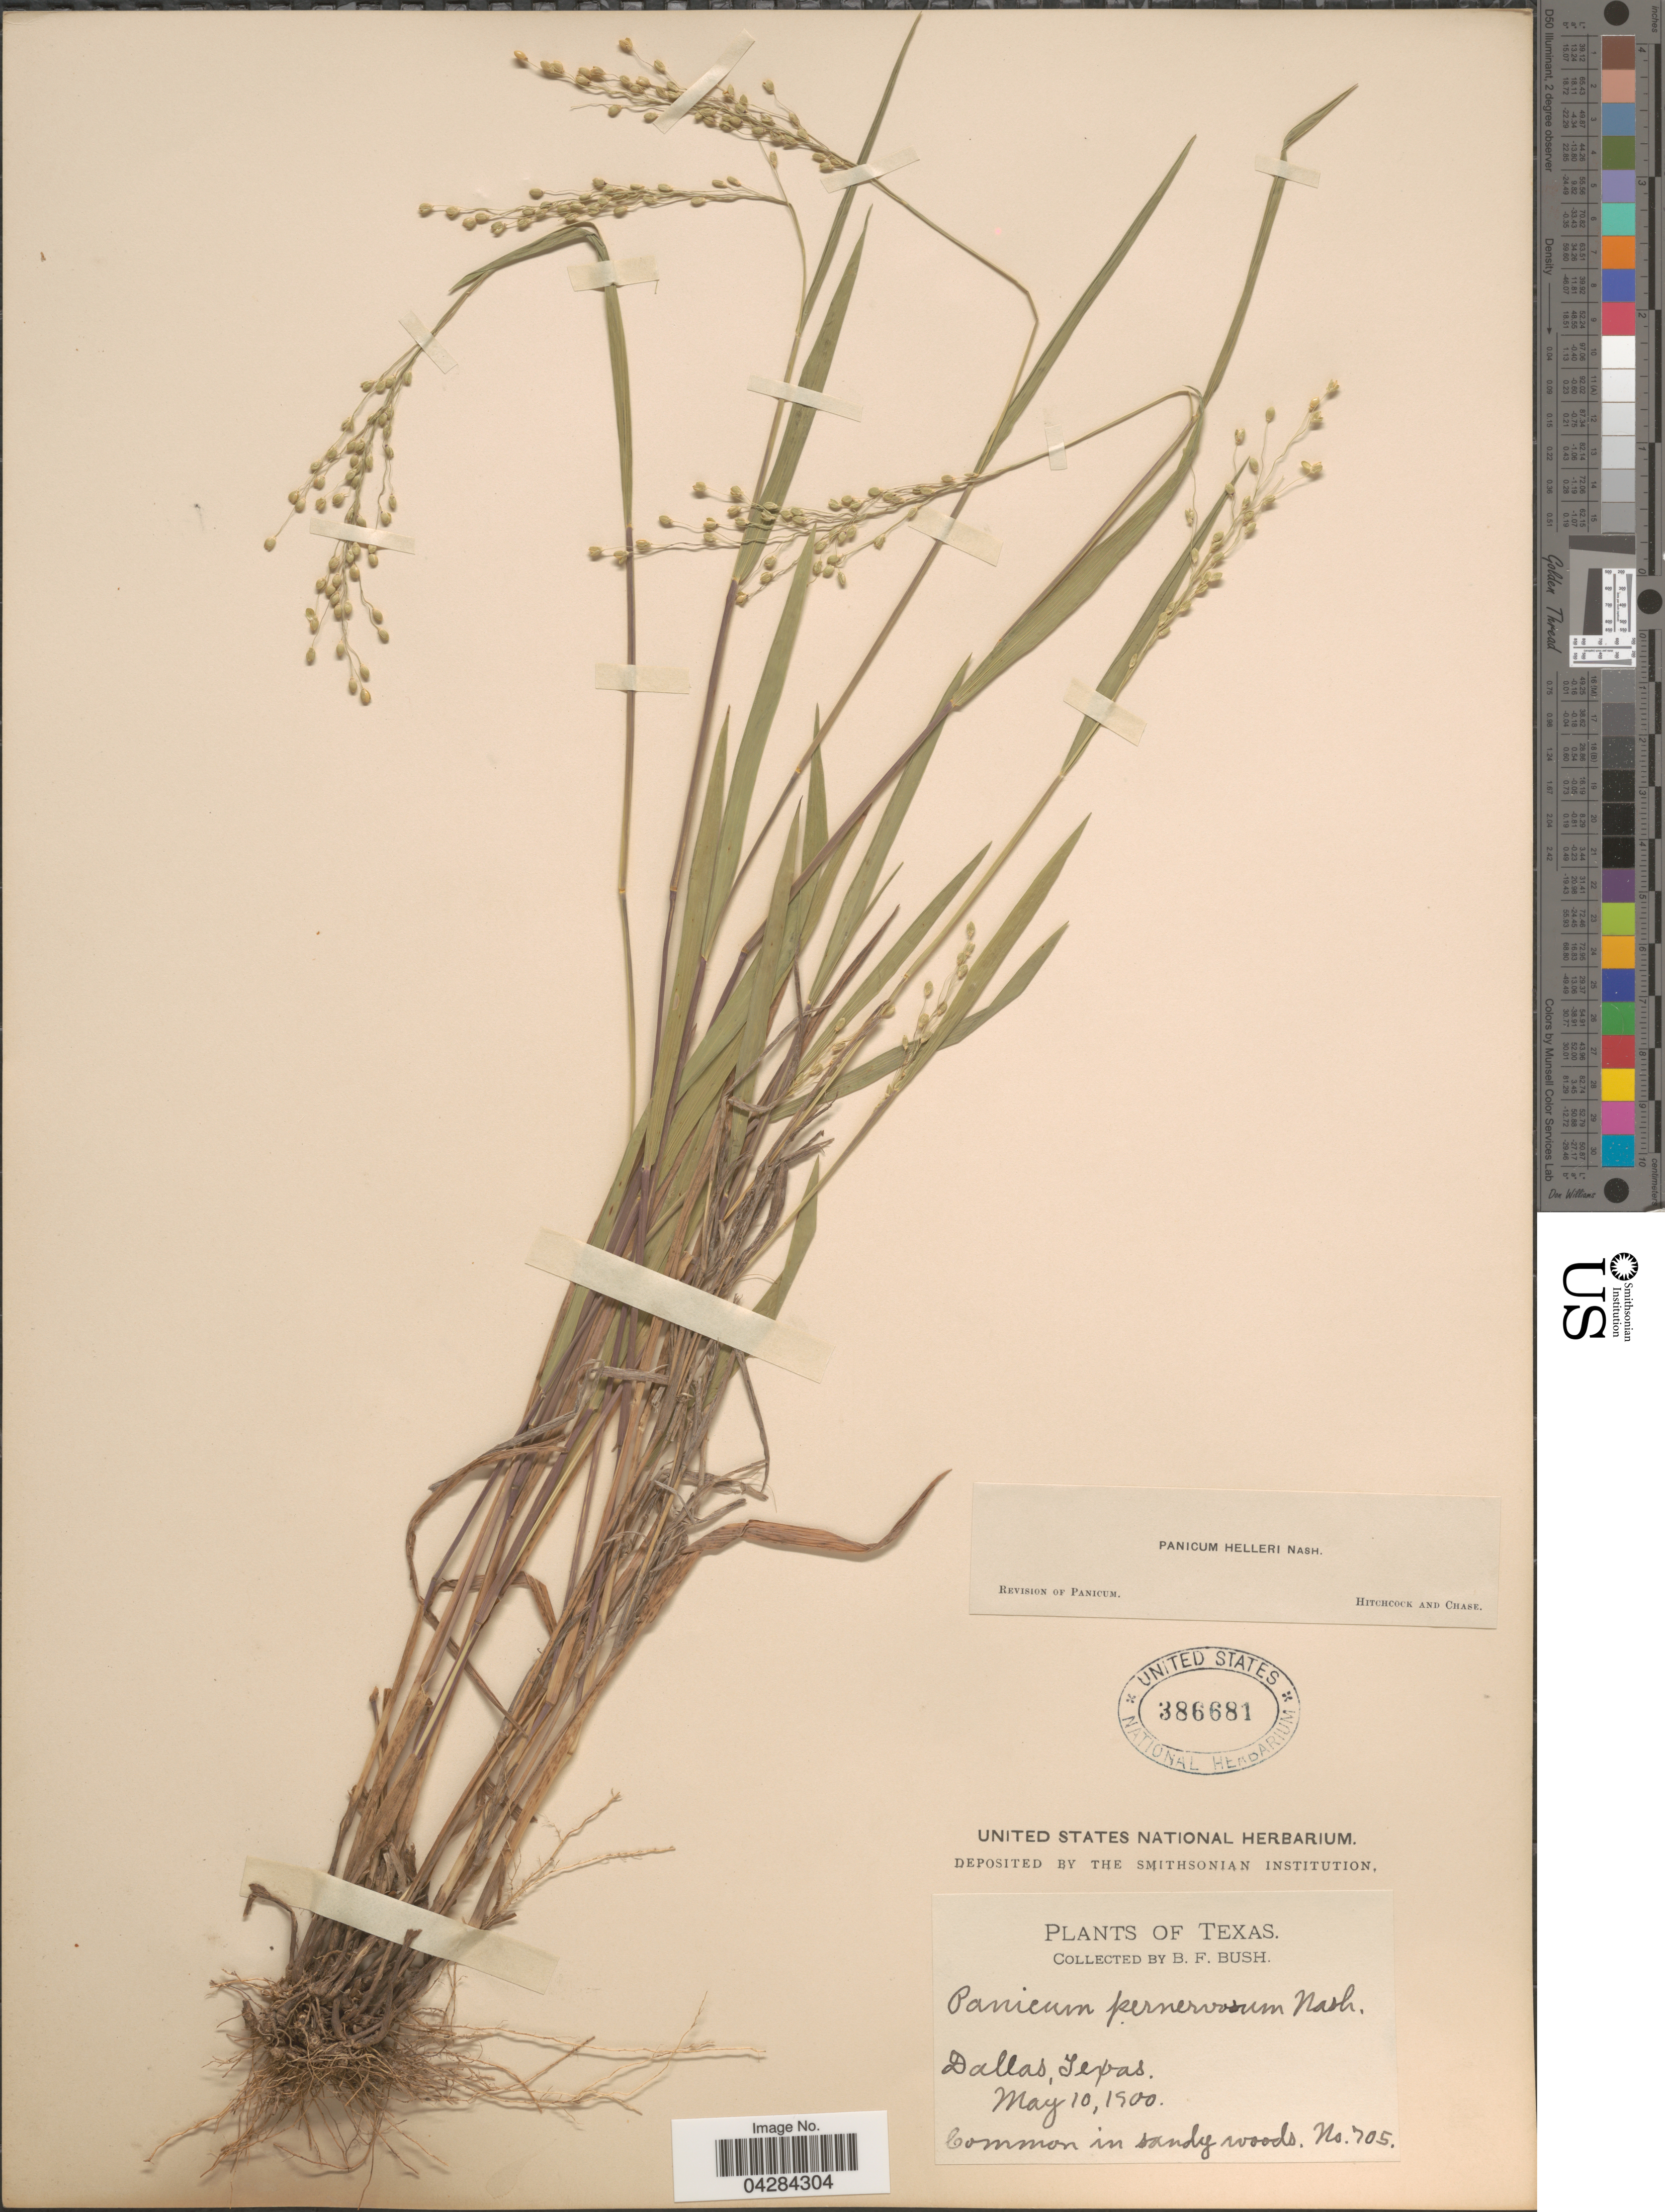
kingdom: Plantae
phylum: Tracheophyta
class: Liliopsida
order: Poales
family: Poaceae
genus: Dichanthelium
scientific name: Dichanthelium oligosanthes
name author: (Schult.) Gould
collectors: B. F. Bush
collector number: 705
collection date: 1900-05-10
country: United States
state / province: Texas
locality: Dallas. Common in sandy woods.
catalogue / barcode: US 386681